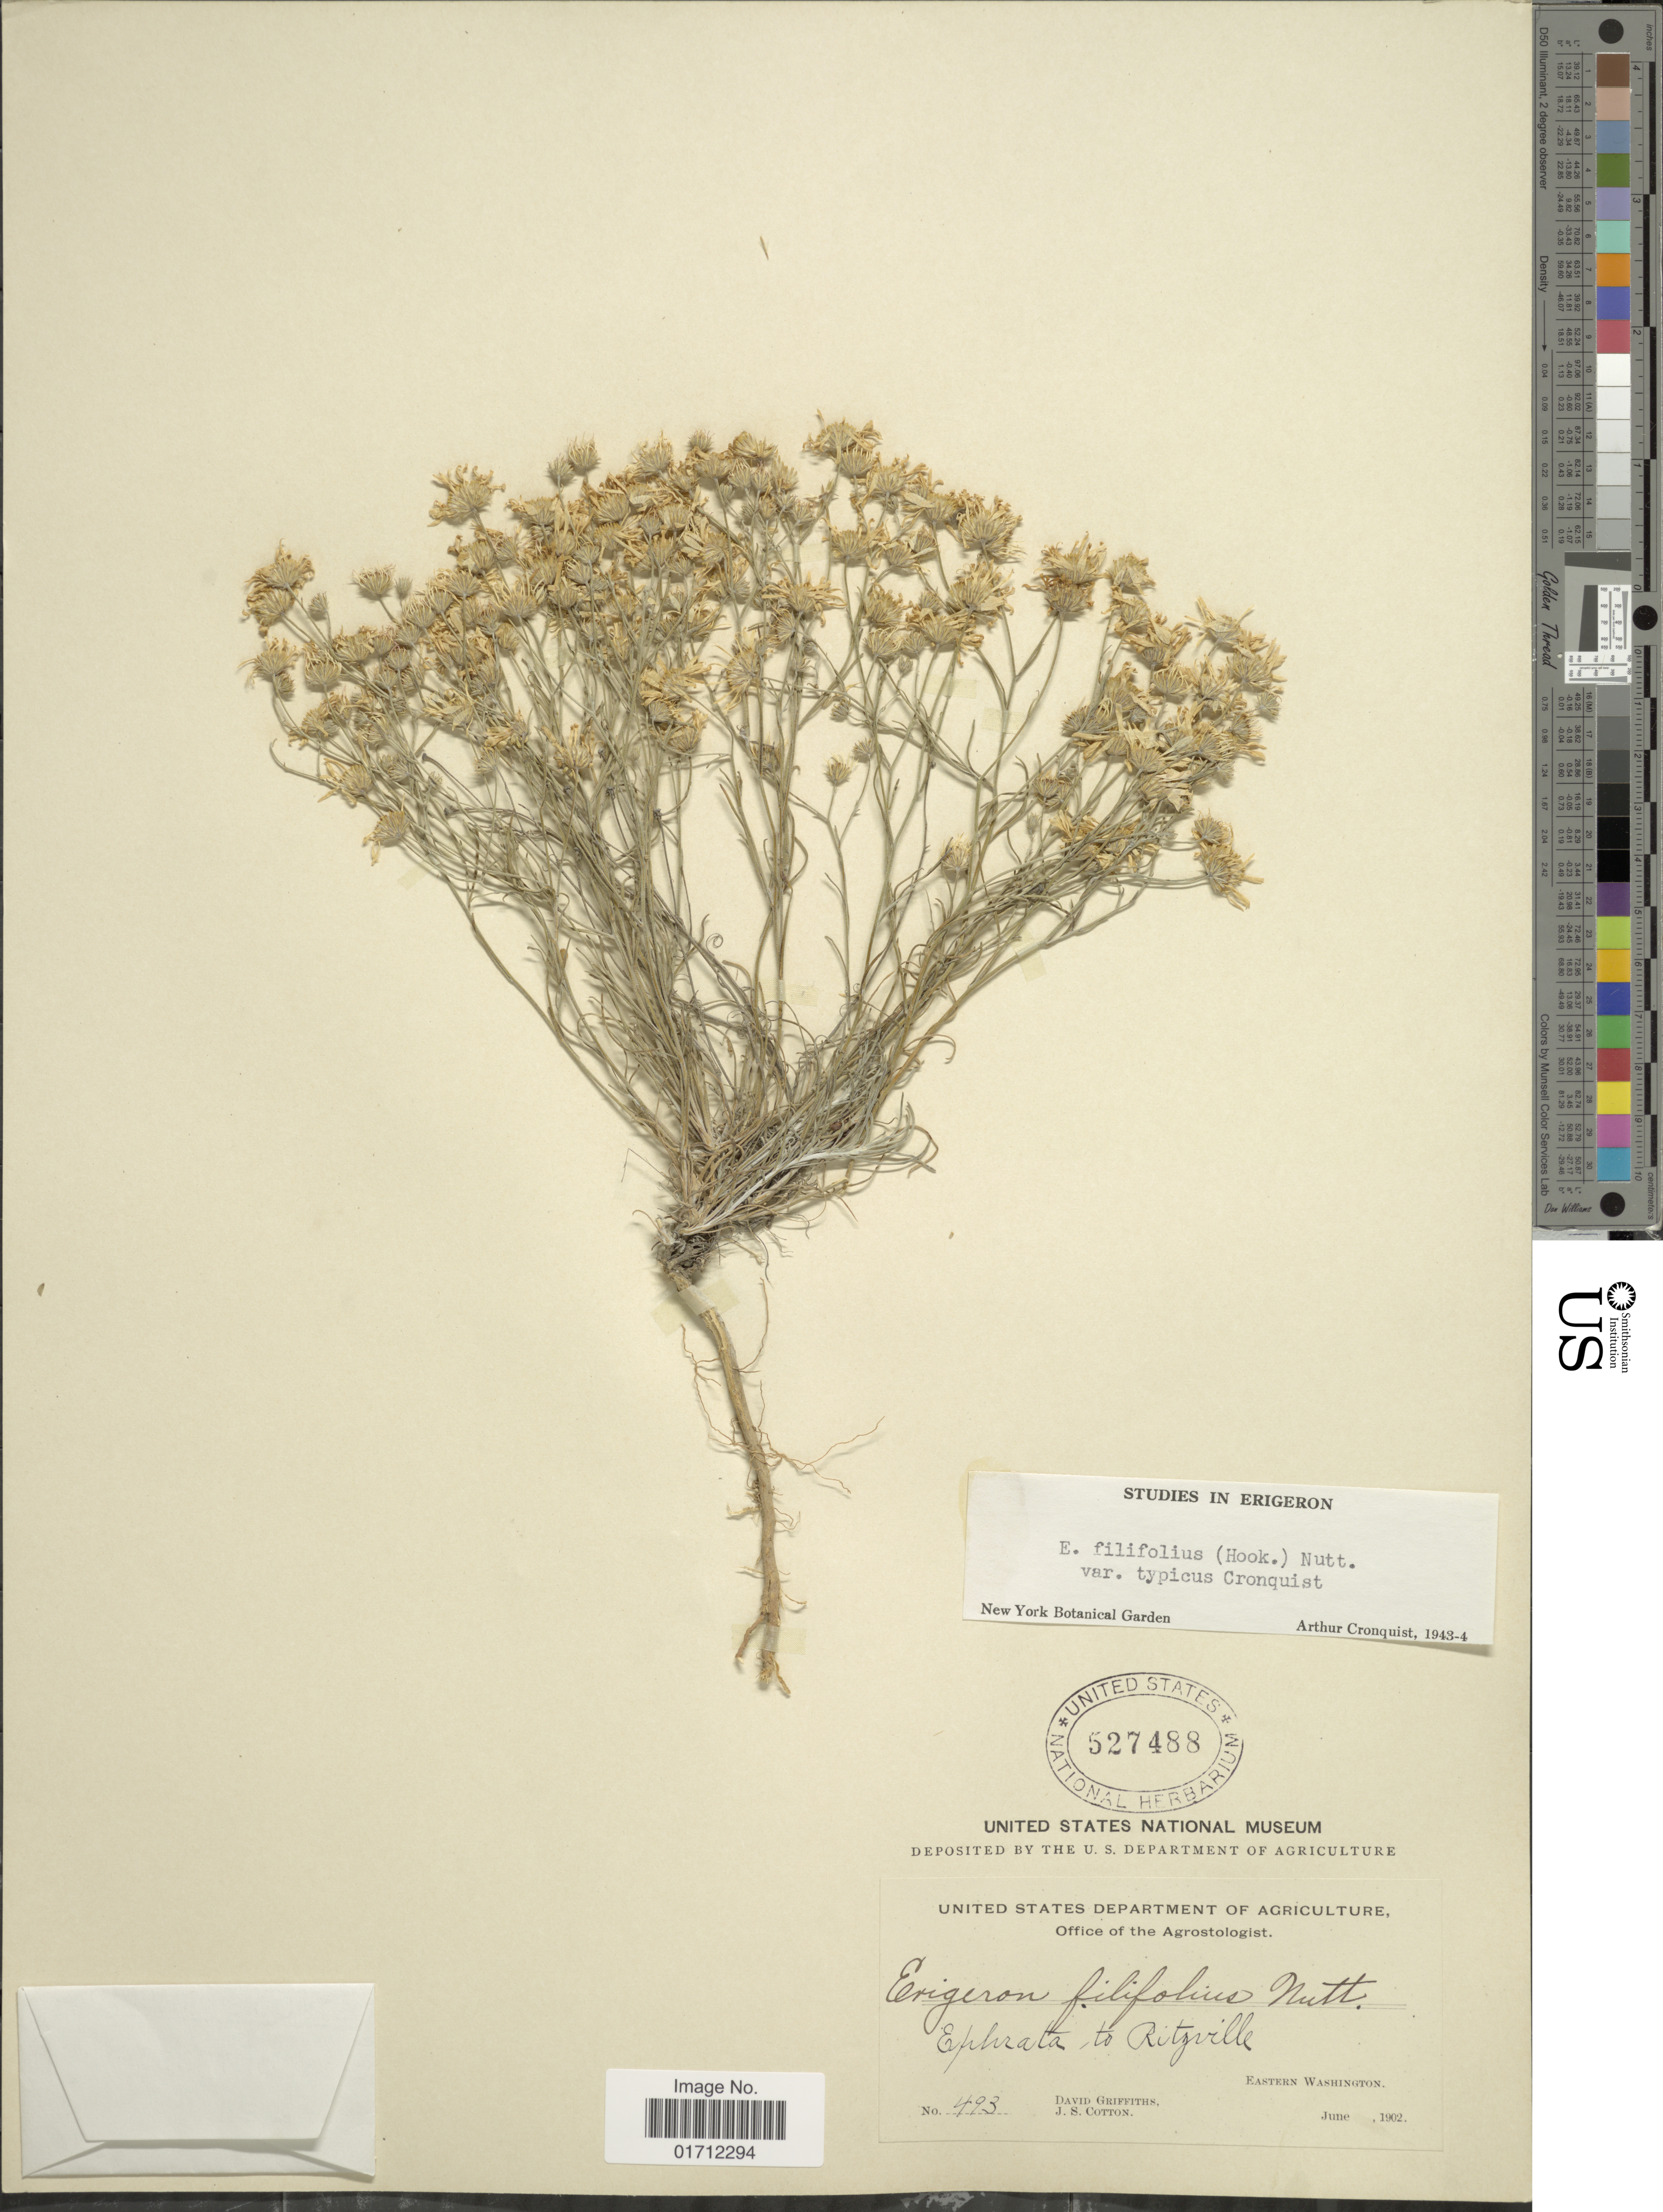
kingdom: Plantae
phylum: Tracheophyta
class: Magnoliopsida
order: Asterales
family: Asteraceae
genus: Erigeron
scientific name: Erigeron filifolius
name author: (Hook.) Nutt.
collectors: D. Griffiths & J. S. Cotton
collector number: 493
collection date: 1902-06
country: United States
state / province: Washington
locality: Eastern Washington, Ephrata to Ritzville.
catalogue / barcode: US 527488